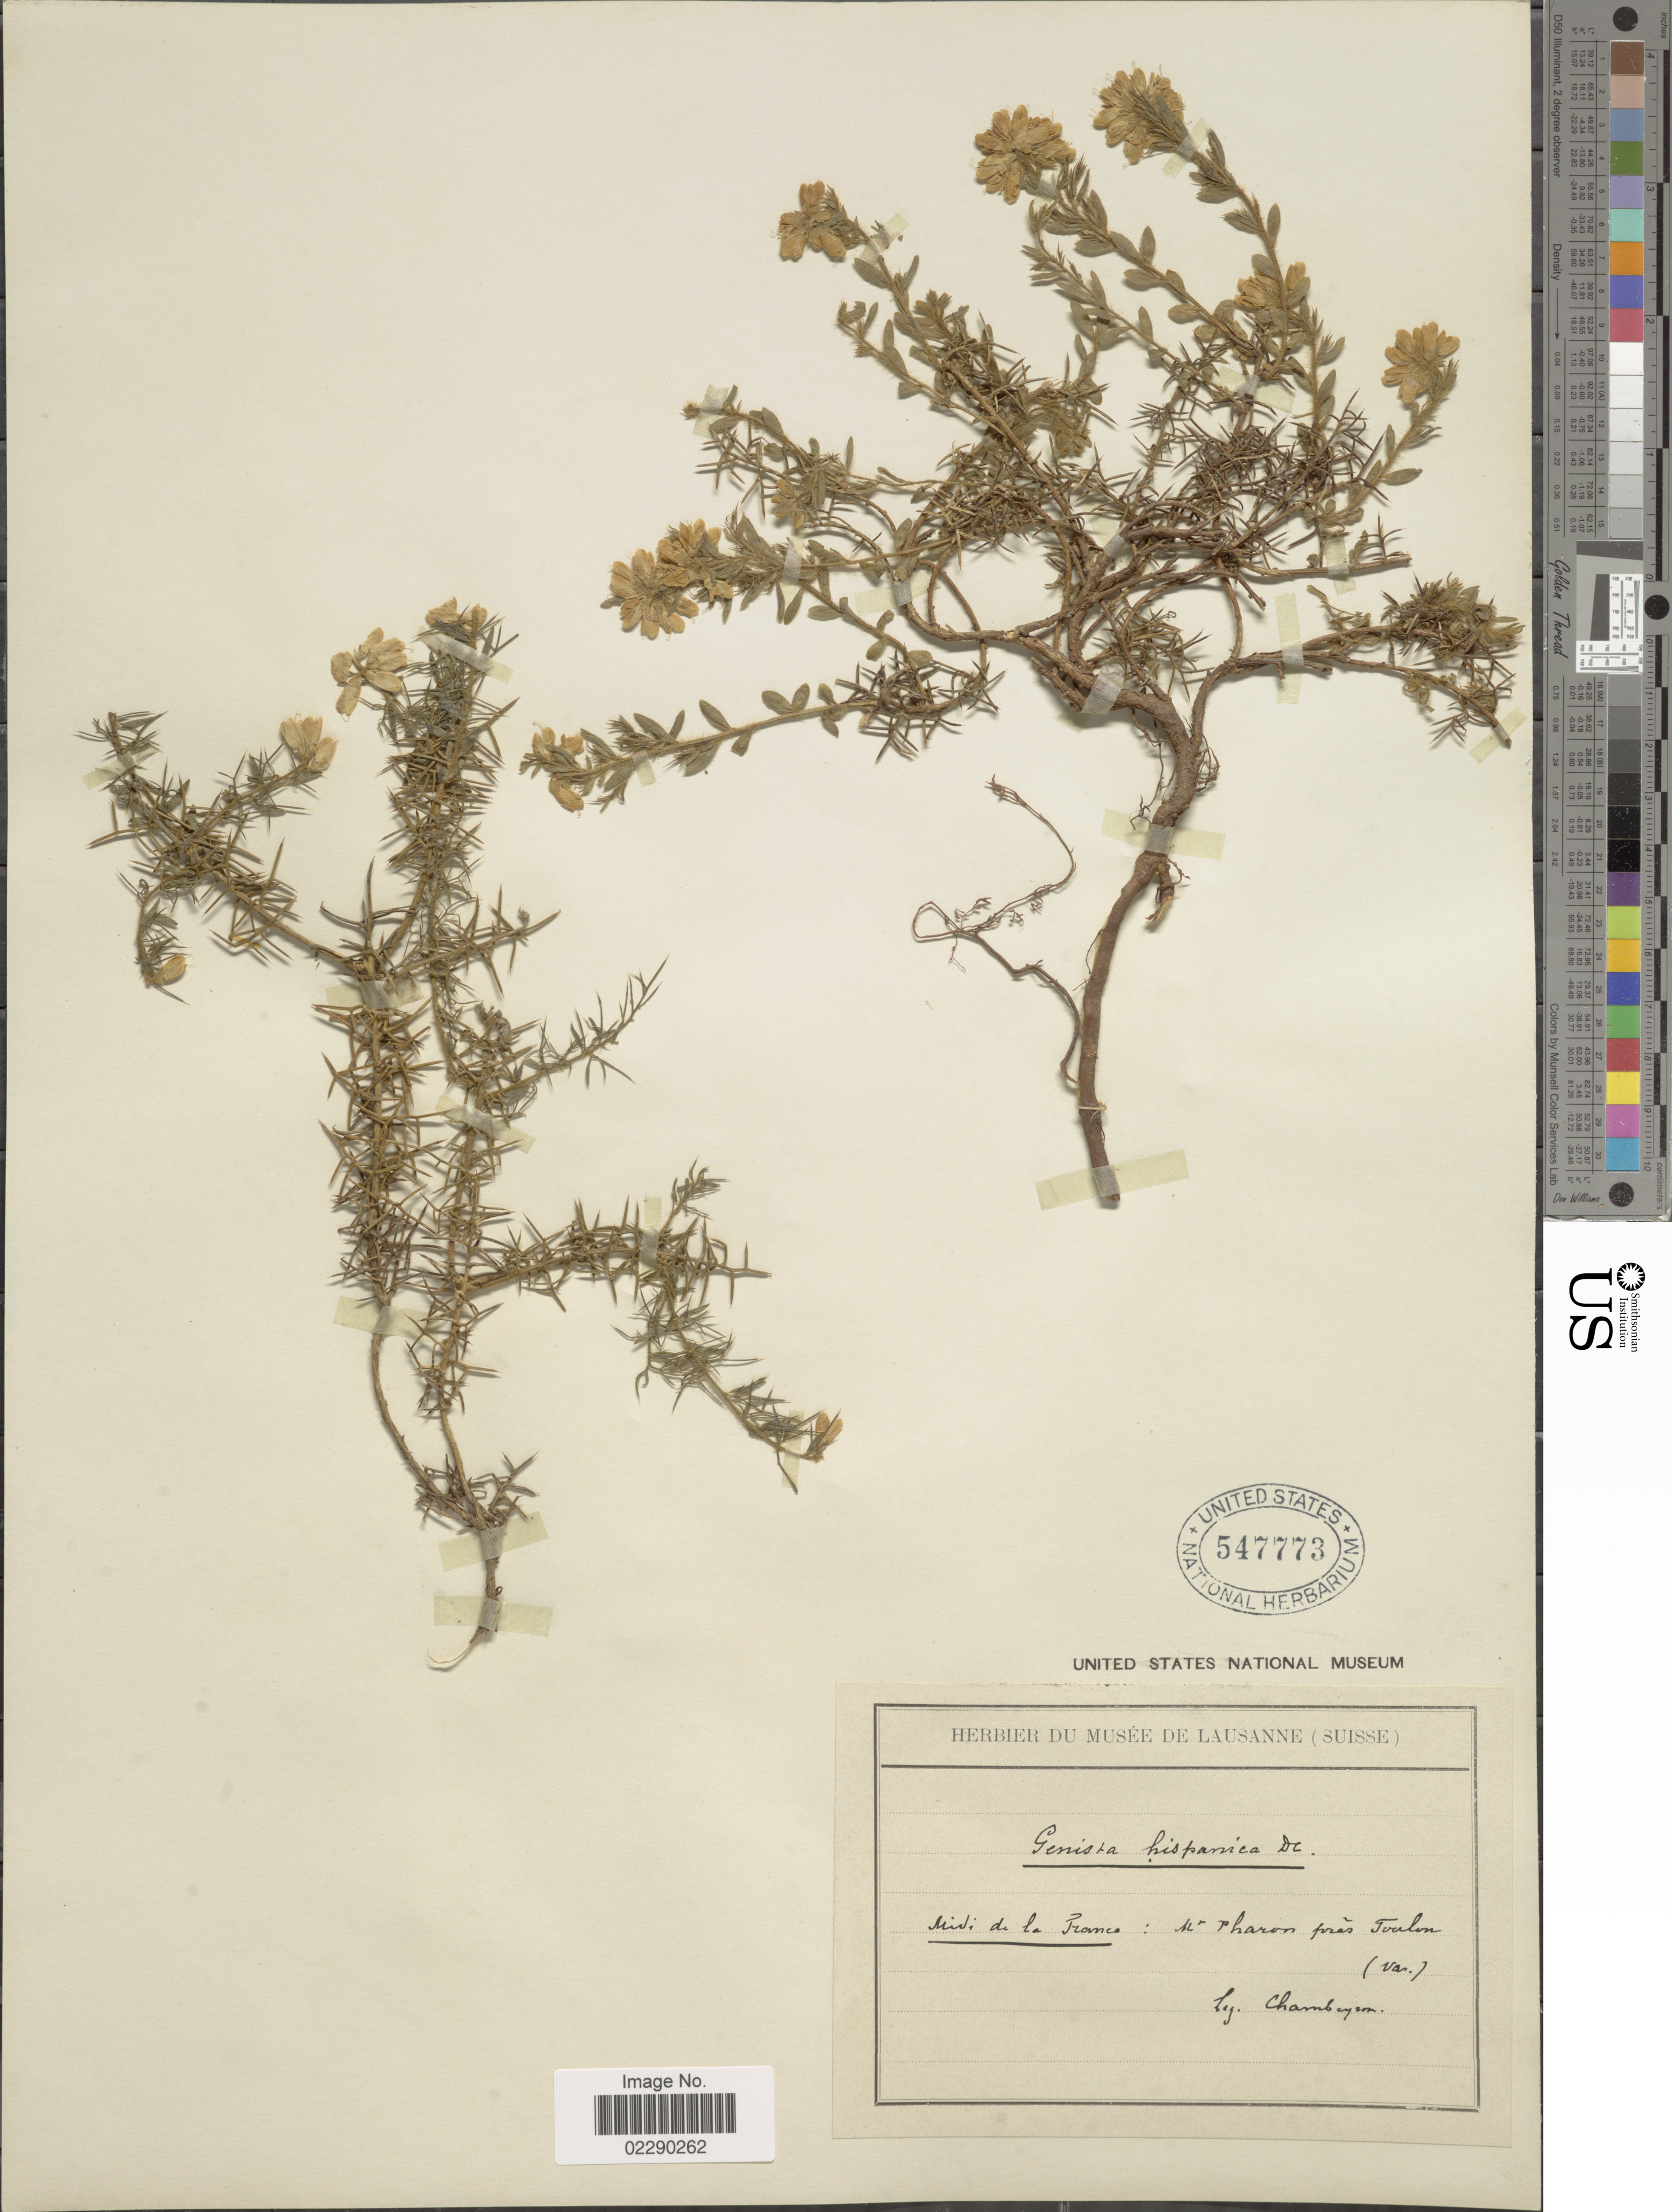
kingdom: Plantae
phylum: Tracheophyta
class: Magnoliopsida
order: Fabales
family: Fabaceae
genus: Genista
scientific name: Genista hispanica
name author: L.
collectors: Chambeyron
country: France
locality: Midi de la France, nr Pharon pres Foulou [interpreted]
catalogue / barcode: US 547773